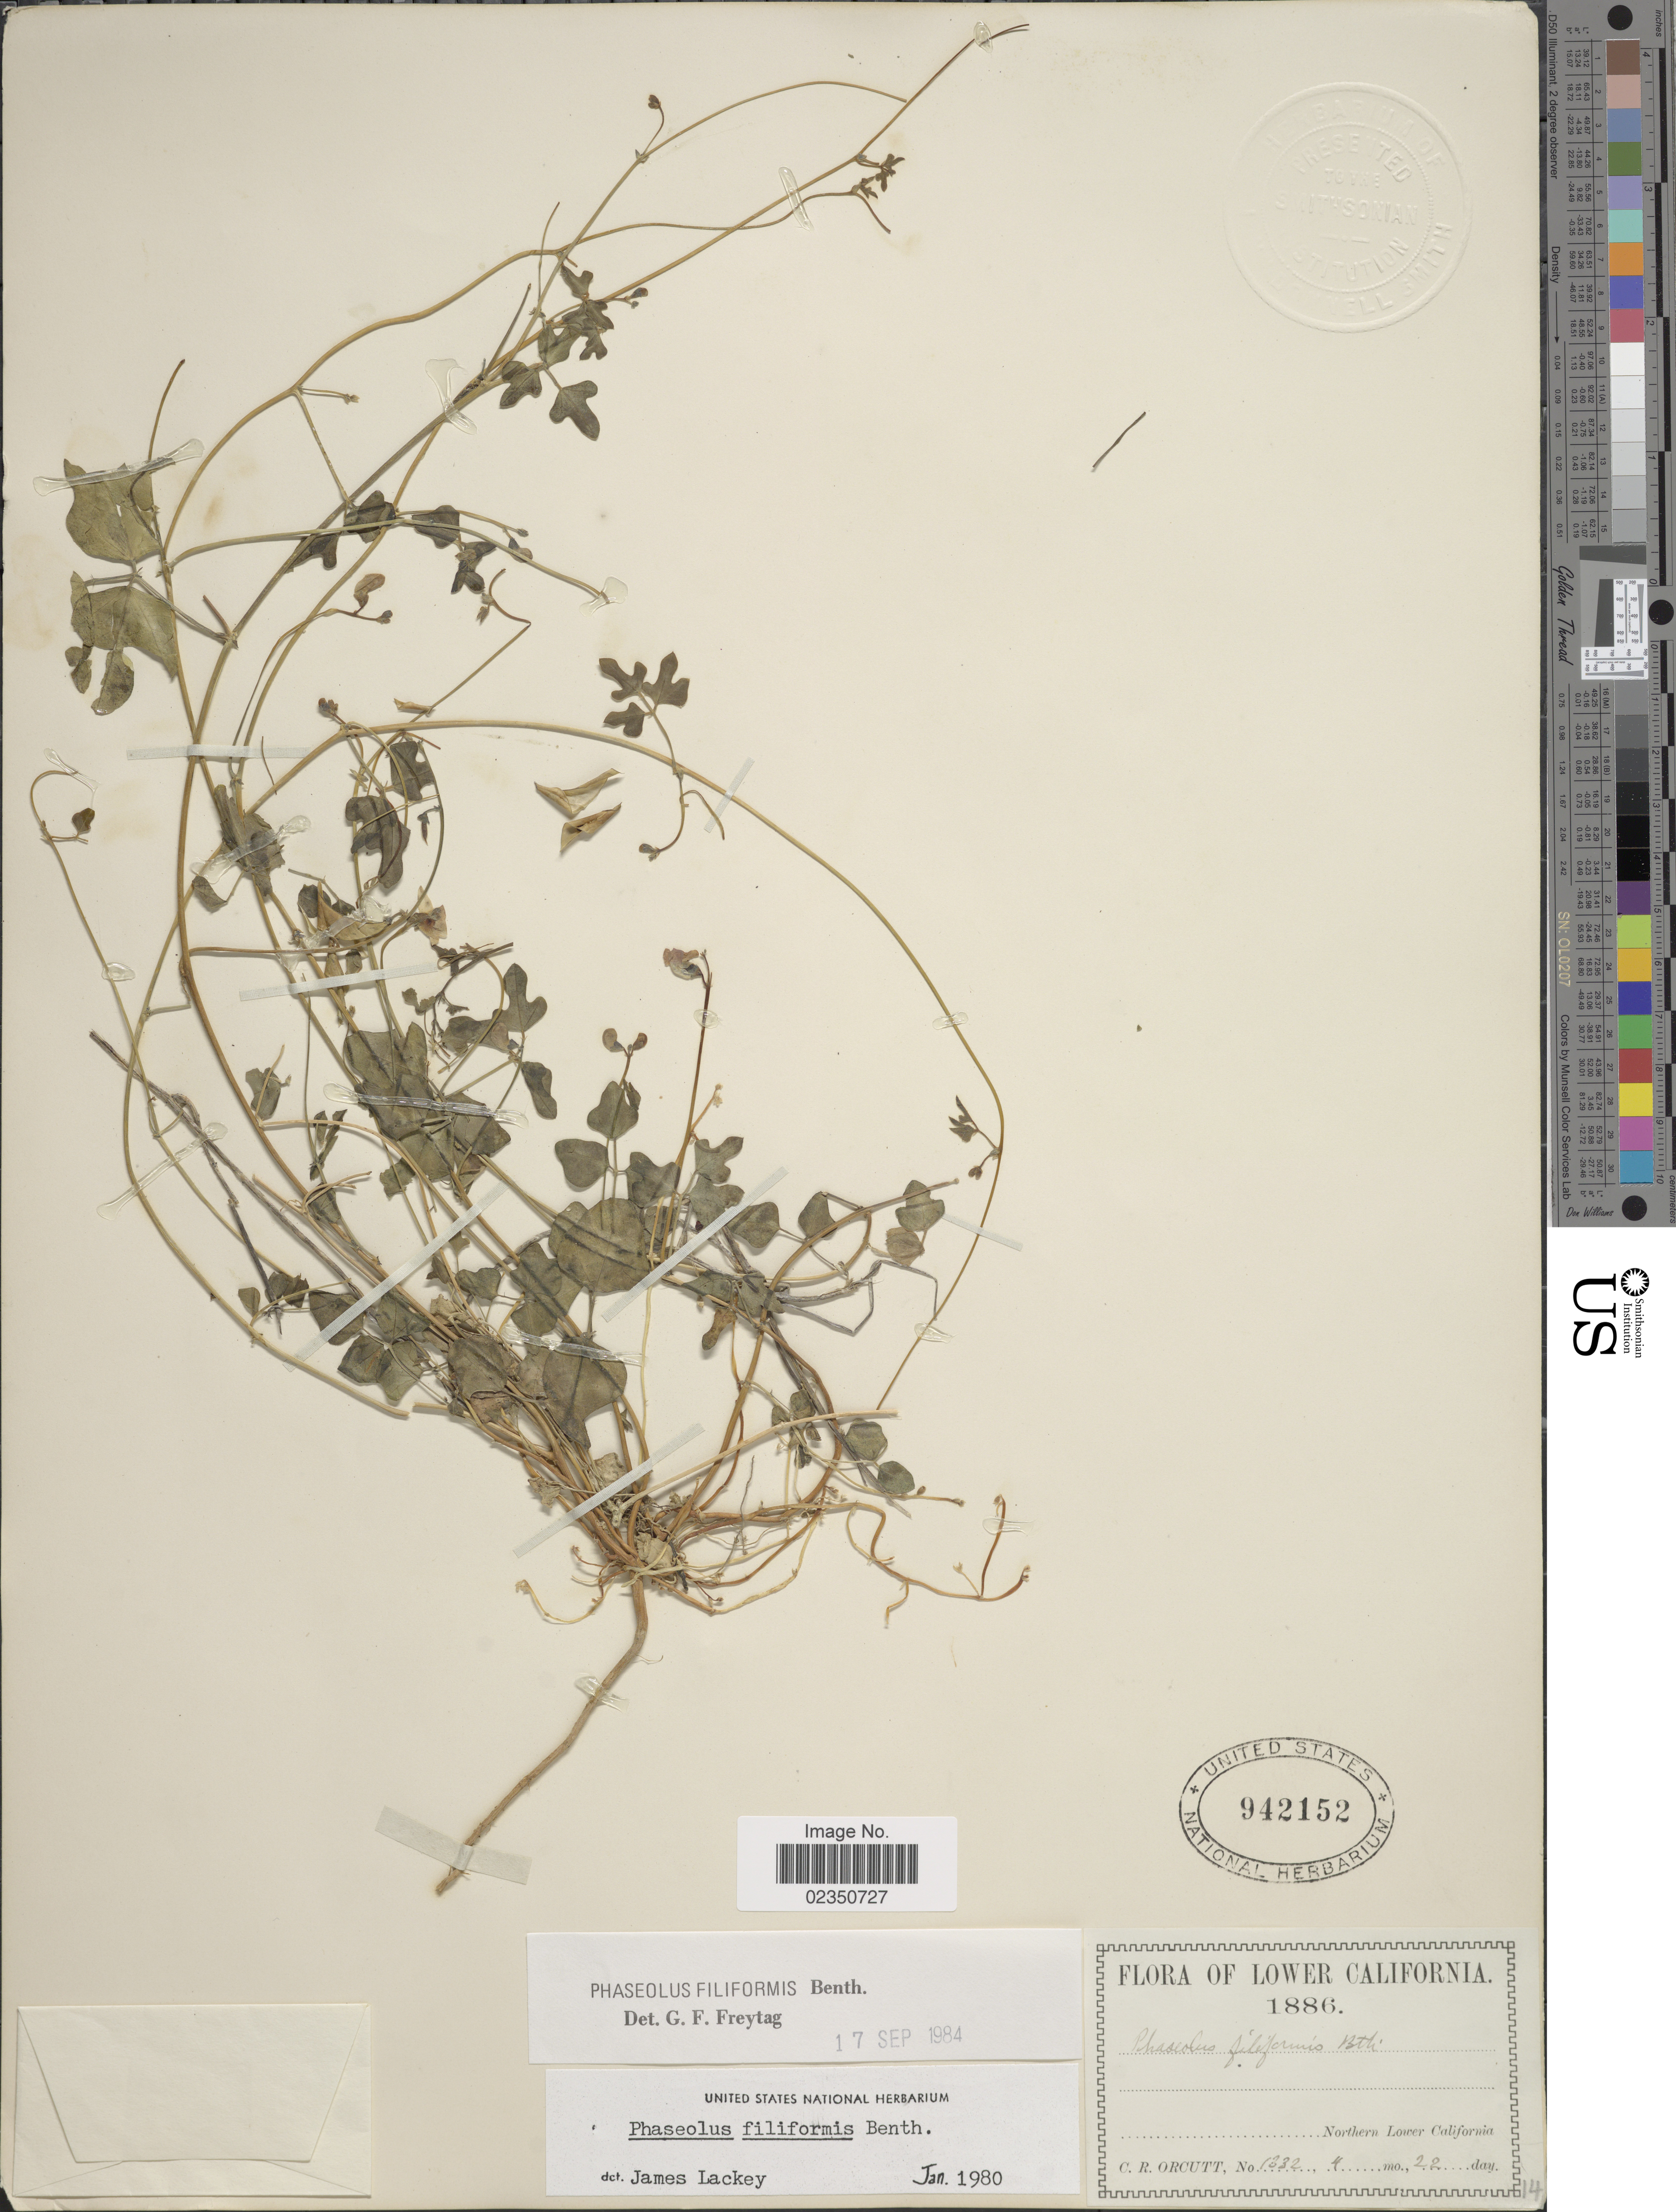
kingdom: Plantae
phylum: Tracheophyta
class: Magnoliopsida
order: Fabales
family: Fabaceae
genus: Phaseolus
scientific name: Phaseolus filiformis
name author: Benth.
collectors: C. R. Orcutt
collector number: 1332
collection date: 1886-04-22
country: Mexico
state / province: Baja California Norte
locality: Northern Lower California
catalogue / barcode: US 942152